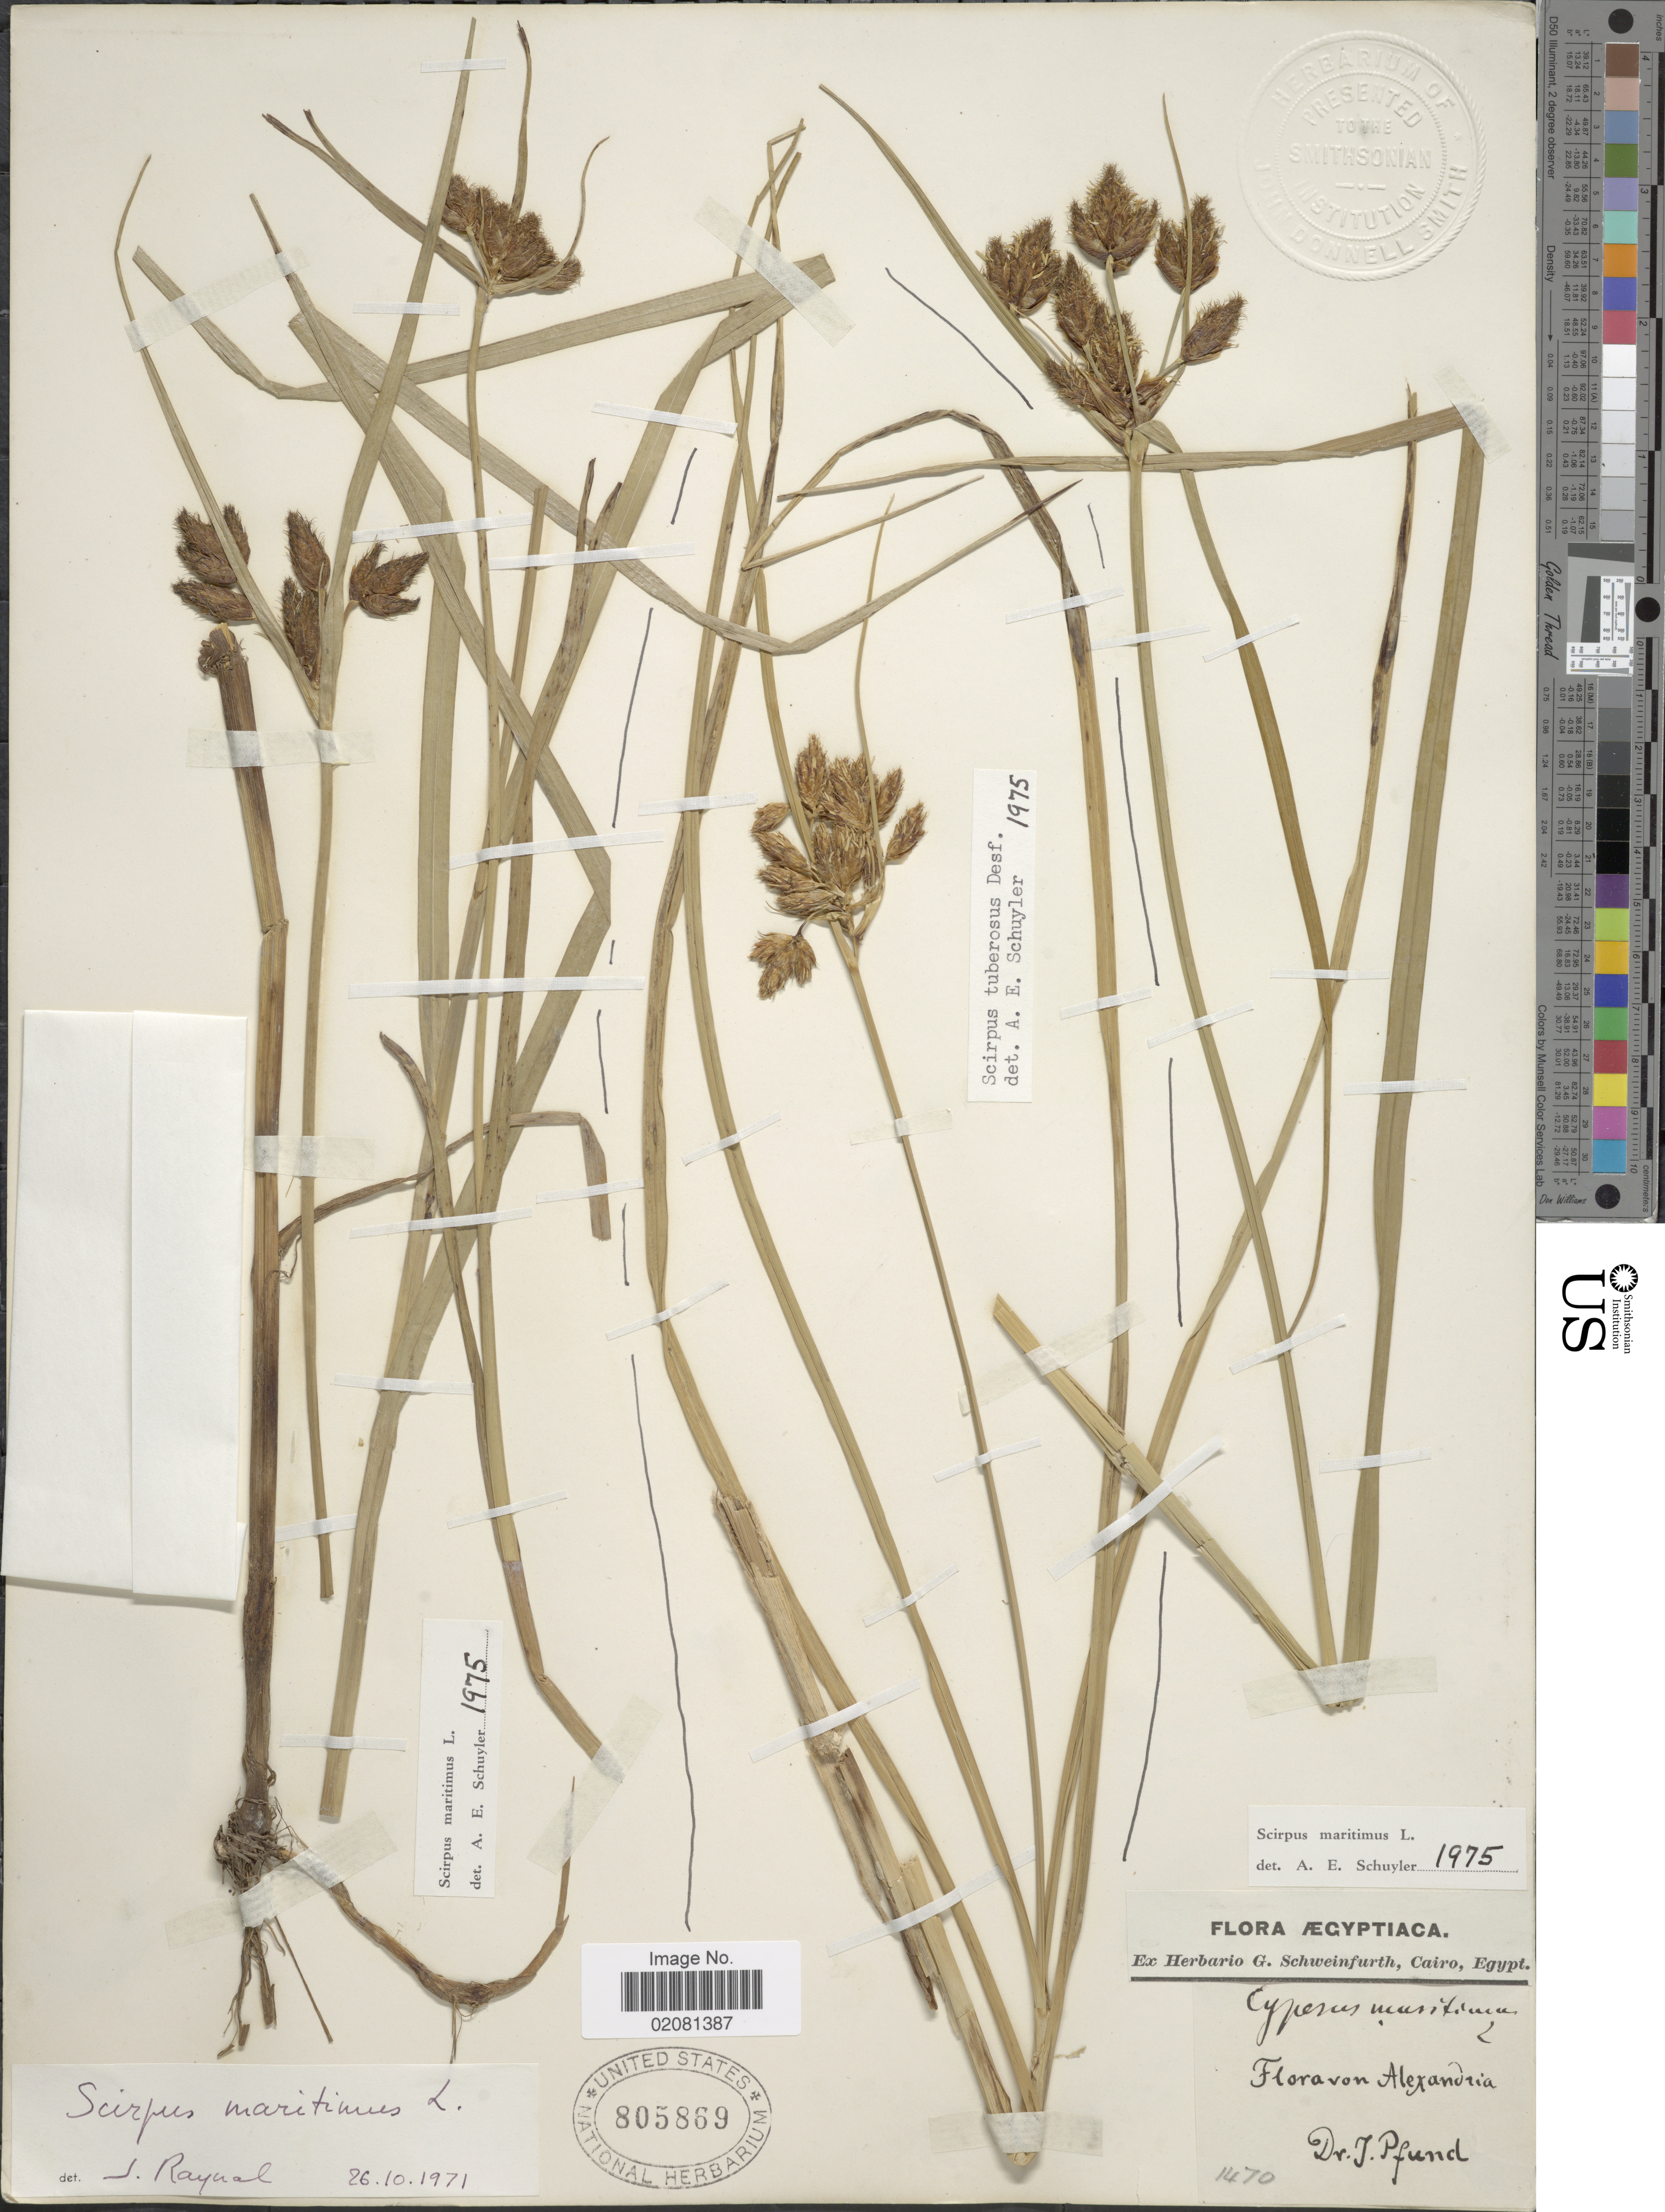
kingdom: Plantae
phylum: Tracheophyta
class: Liliopsida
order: Poales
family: Cyperaceae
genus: Bolboschoenus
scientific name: Bolboschoenus maritimus subsp. maritimus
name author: (L.) Palla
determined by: Strong, Mark T., (BOT), Smithsonian Institution - National Museum of Natural History (UNITED STATES)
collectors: J. Pfund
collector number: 1470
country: Egypt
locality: Alexandria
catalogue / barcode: US 805869